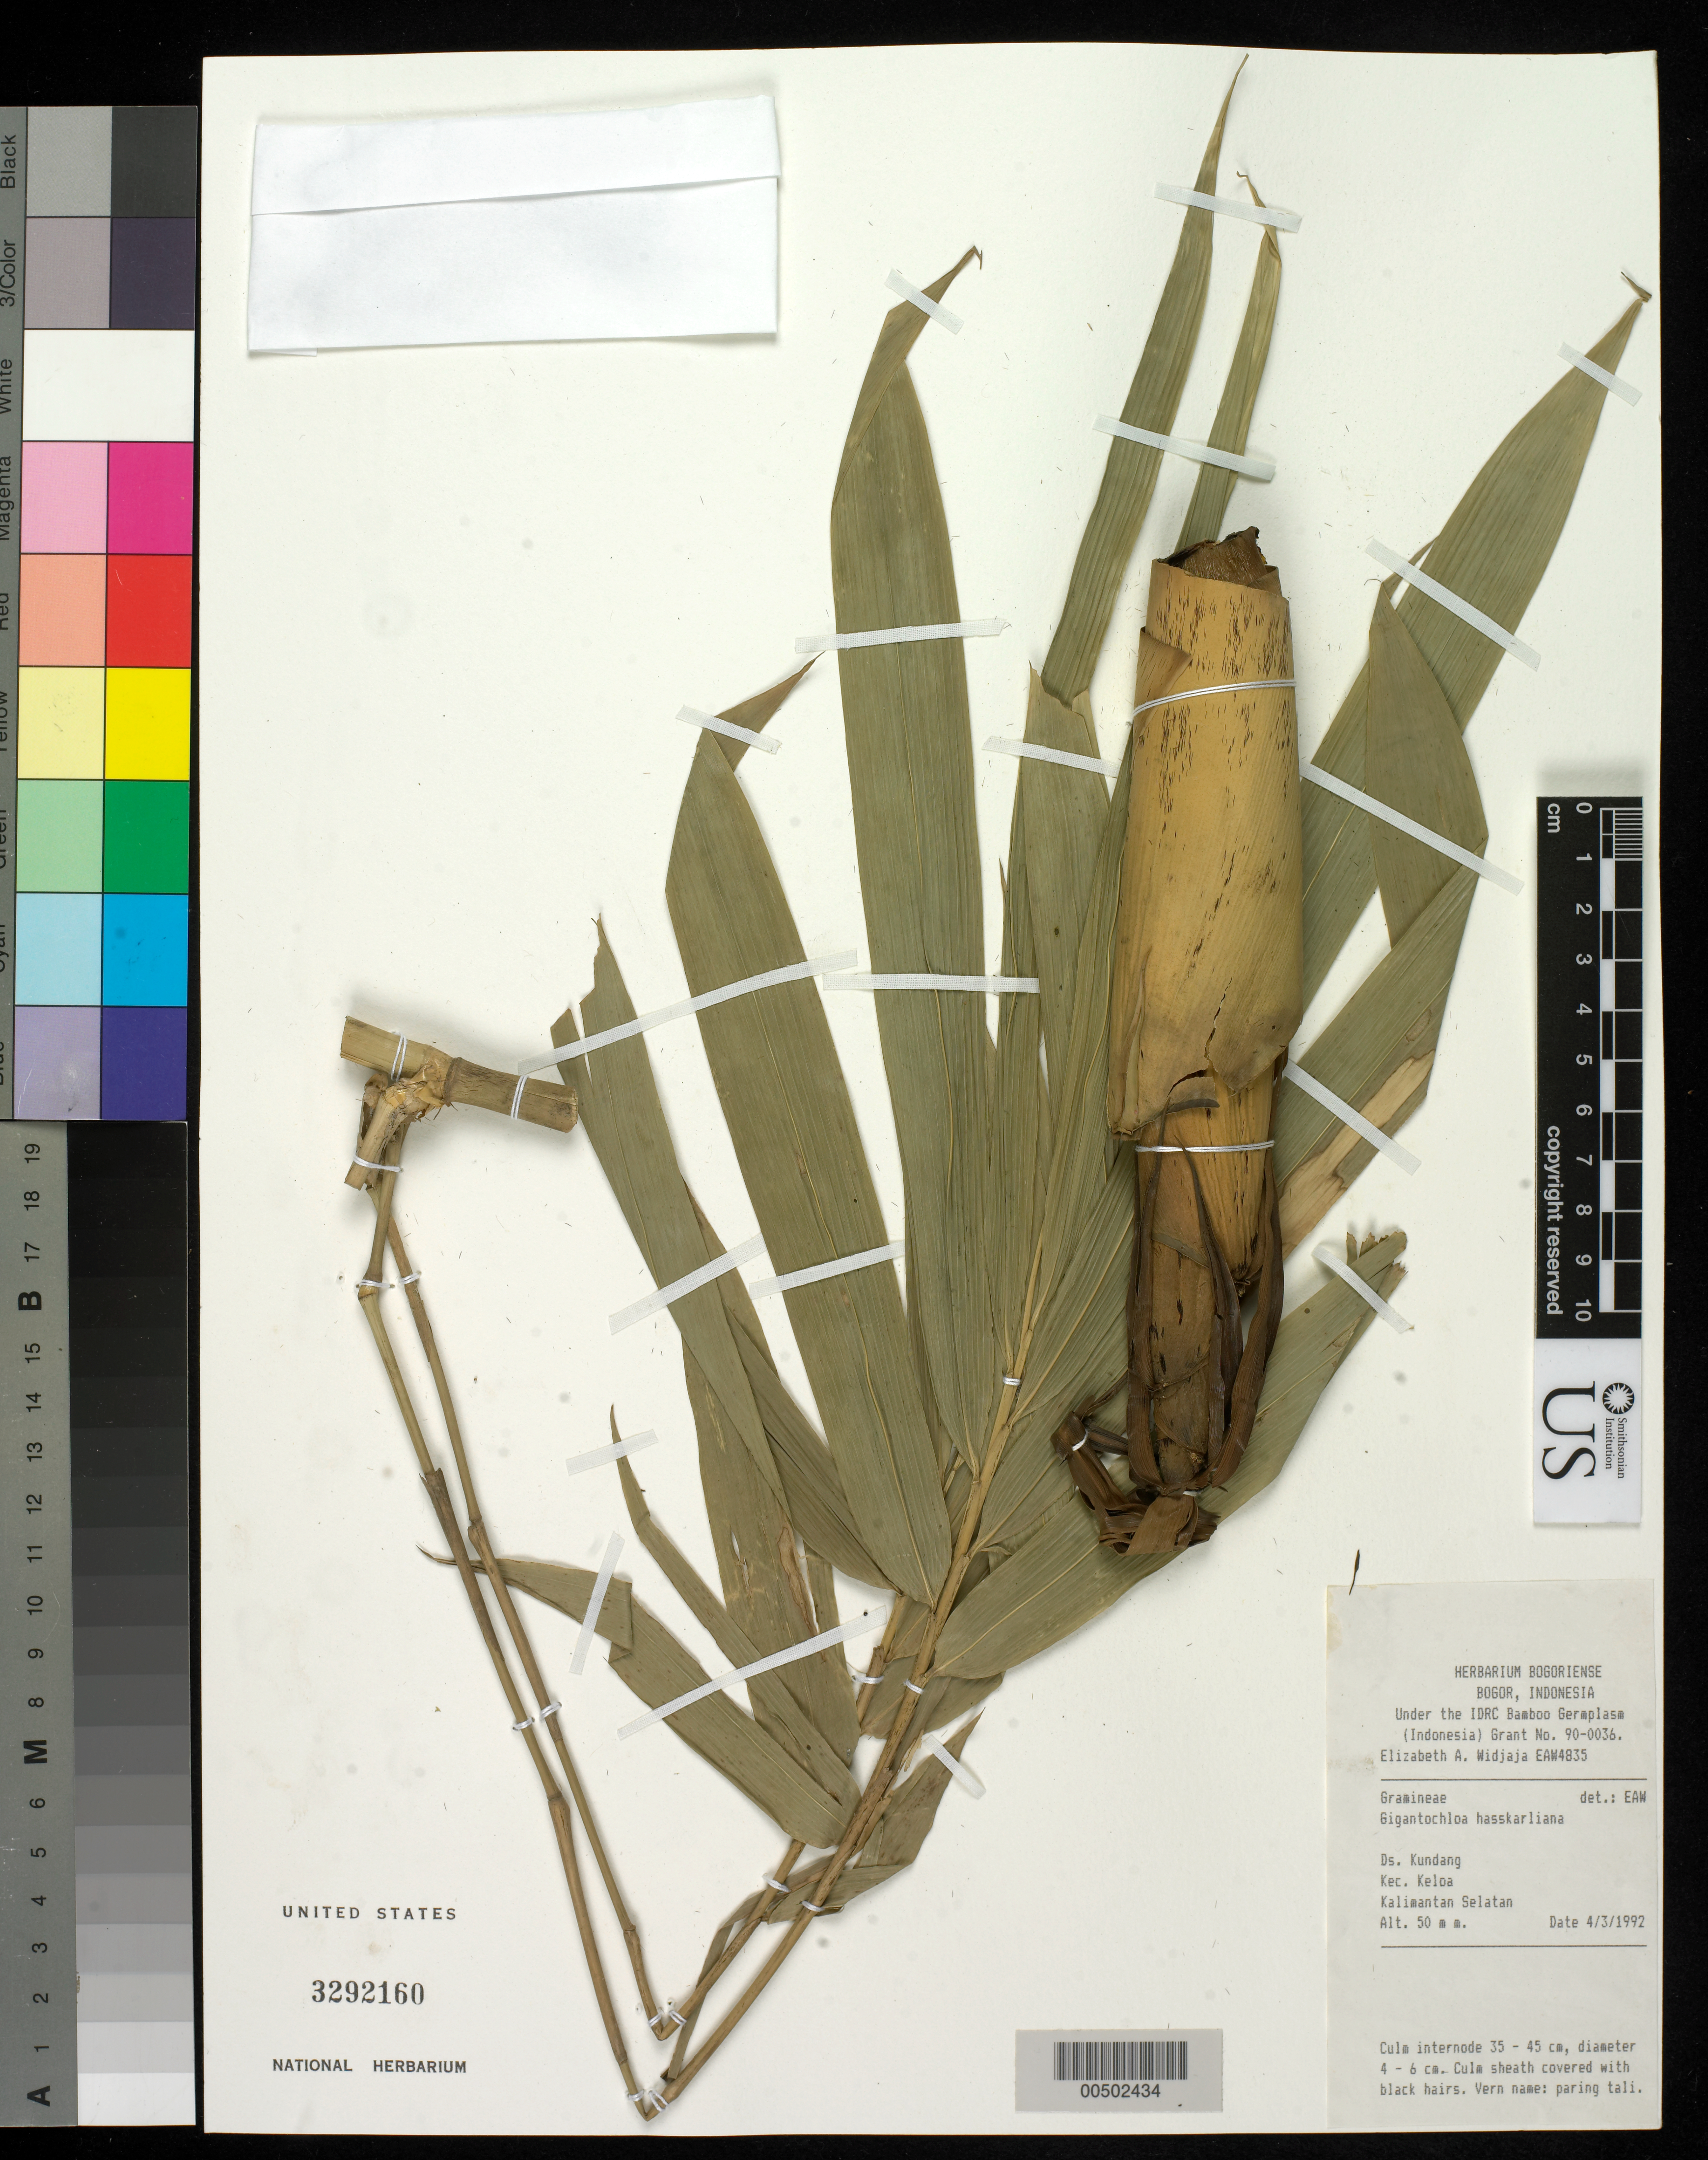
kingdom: Plantae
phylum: Tracheophyta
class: Liliopsida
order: Poales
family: Poaceae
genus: Gigantochloa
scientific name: Gigantochloa hasskarliana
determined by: Widjaja, E. A.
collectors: E. A. Widjaja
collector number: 4835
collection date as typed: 04 Mar 1992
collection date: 1992-03-04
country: Indonesia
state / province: Kalimantan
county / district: Kalimantan Tengah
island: Borneo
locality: Ds. kundung, kec. keloa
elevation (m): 50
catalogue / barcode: US 3292160